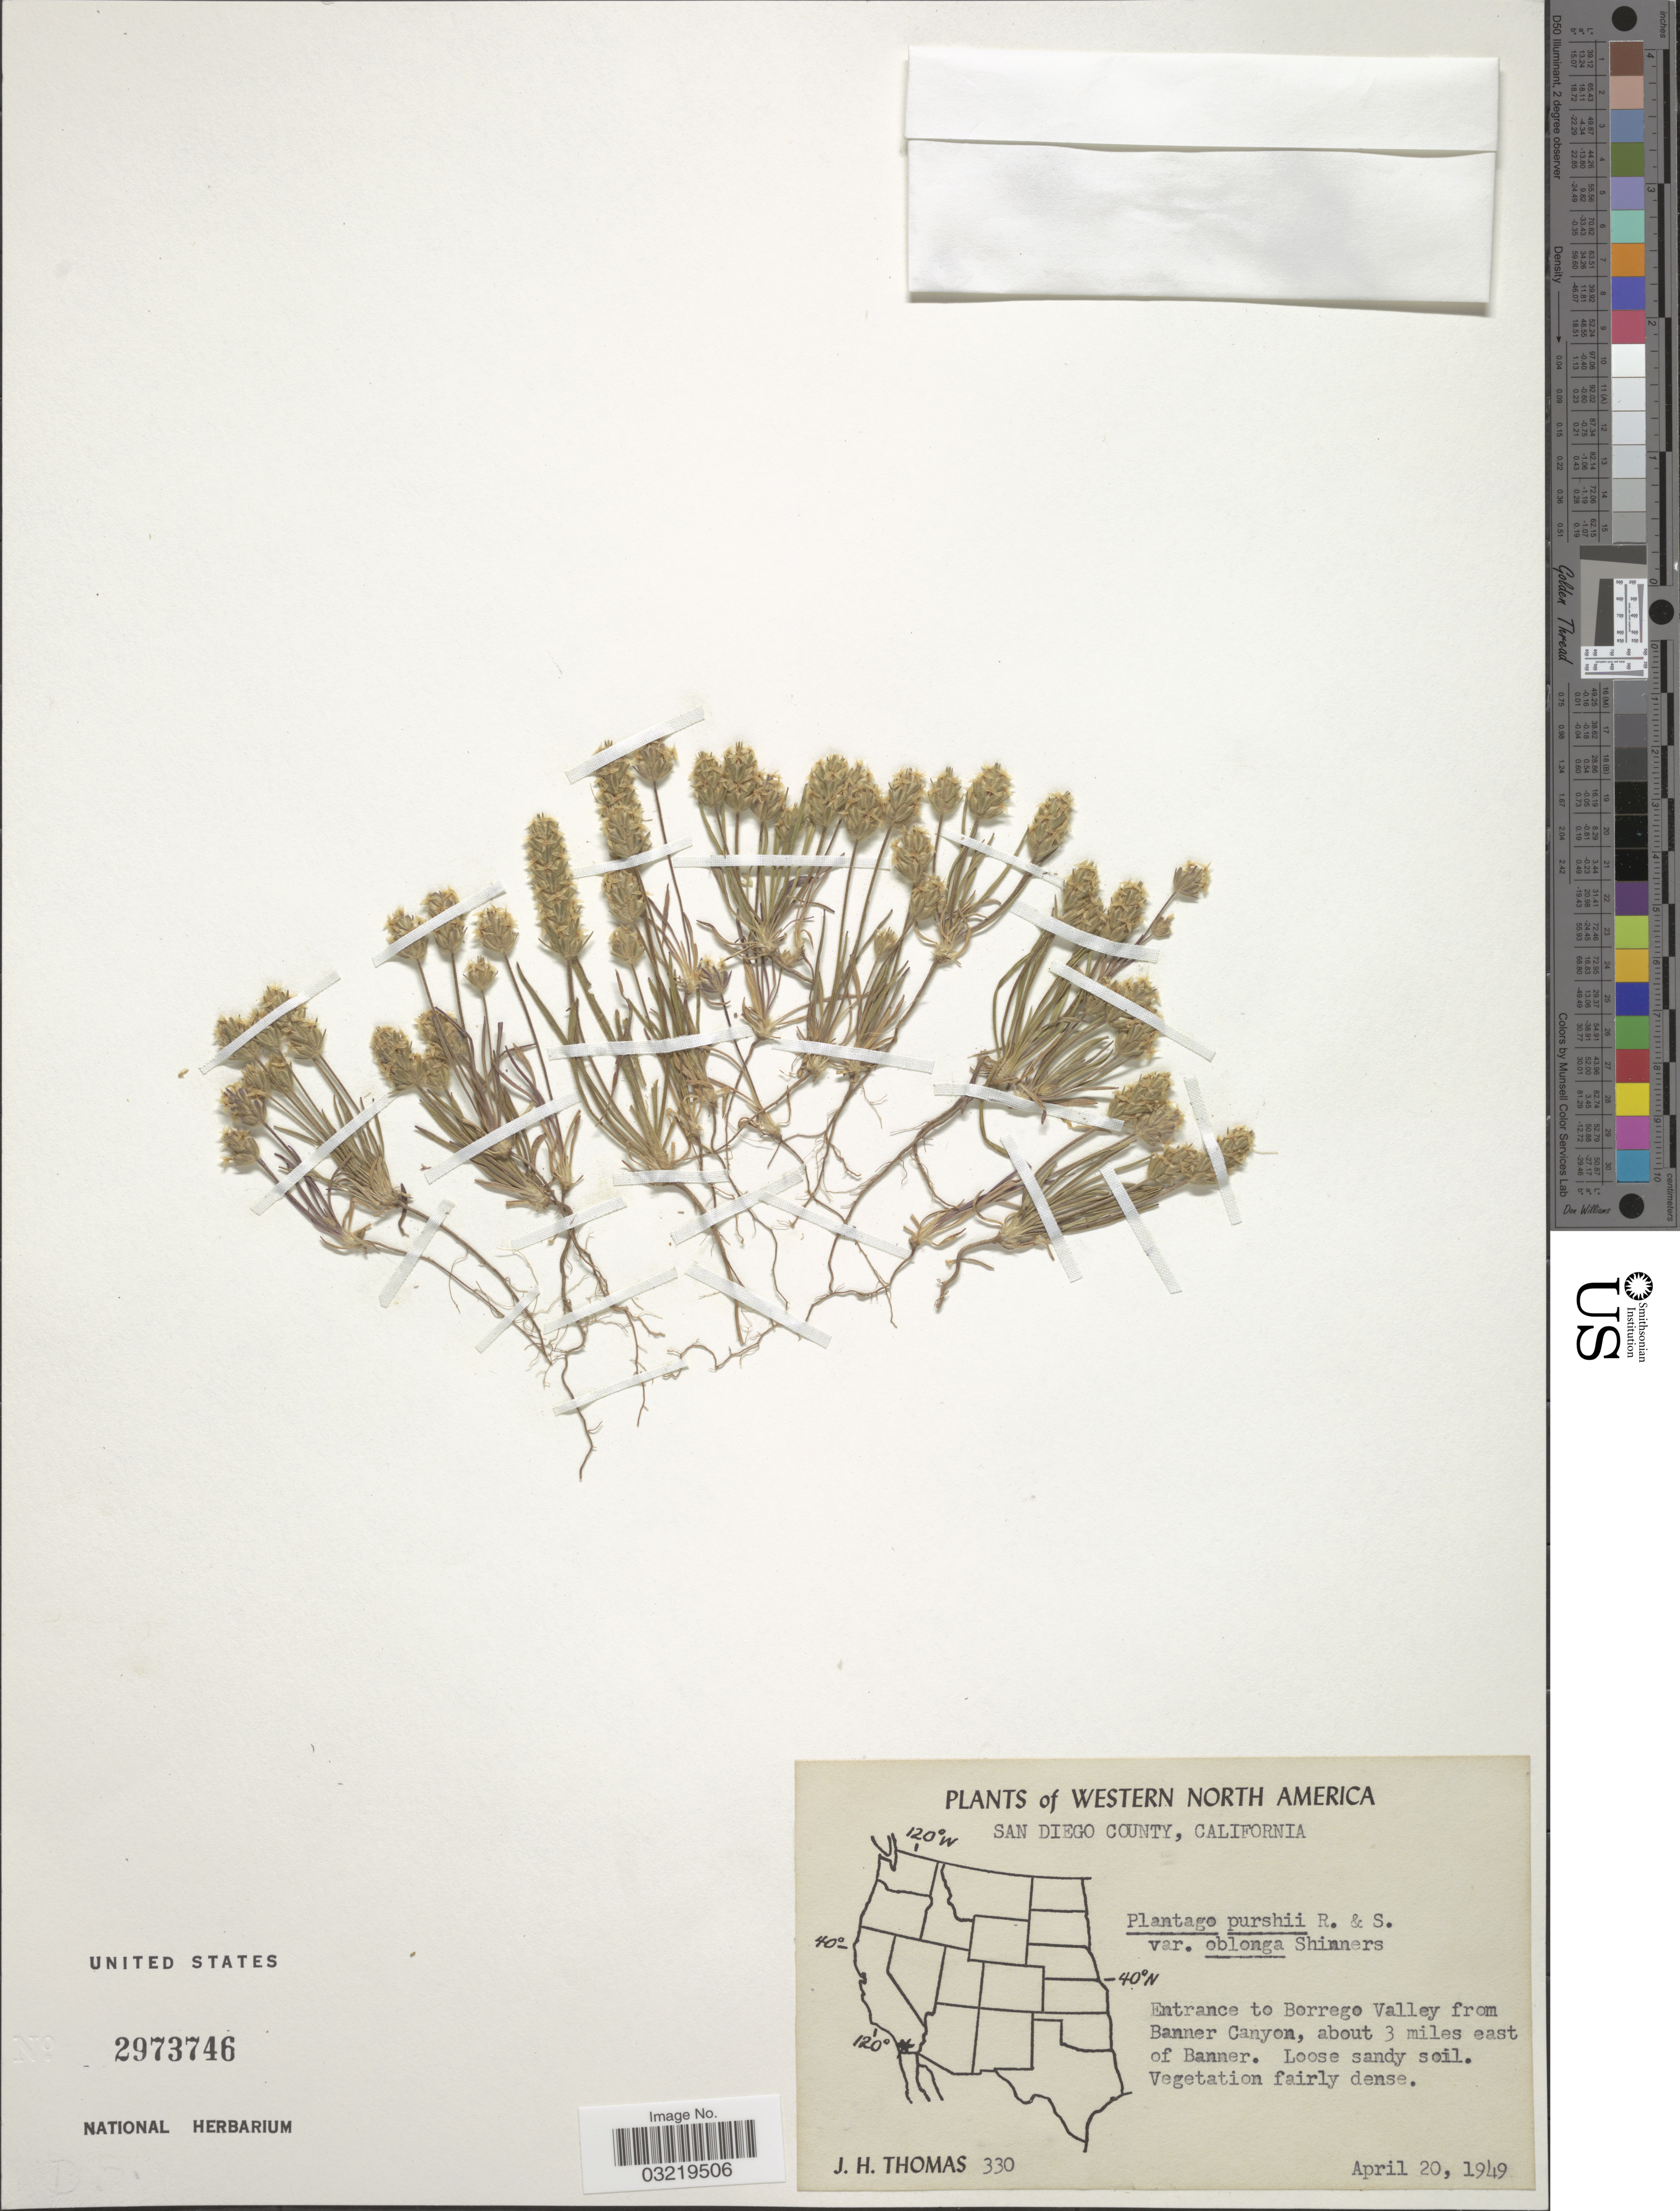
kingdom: Plantae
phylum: Tracheophyta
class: Magnoliopsida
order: Lamiales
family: Plantaginaceae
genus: Plantago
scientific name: Plantago patagonica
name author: Jacq.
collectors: J. H. Thomas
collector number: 330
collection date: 1949-04-20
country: United States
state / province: California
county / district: San Diego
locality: Western North America. San Diego County. Entrance to Borrego Valley from Banner Canyon, about 3 miles east of Banner.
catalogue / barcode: US 2973746